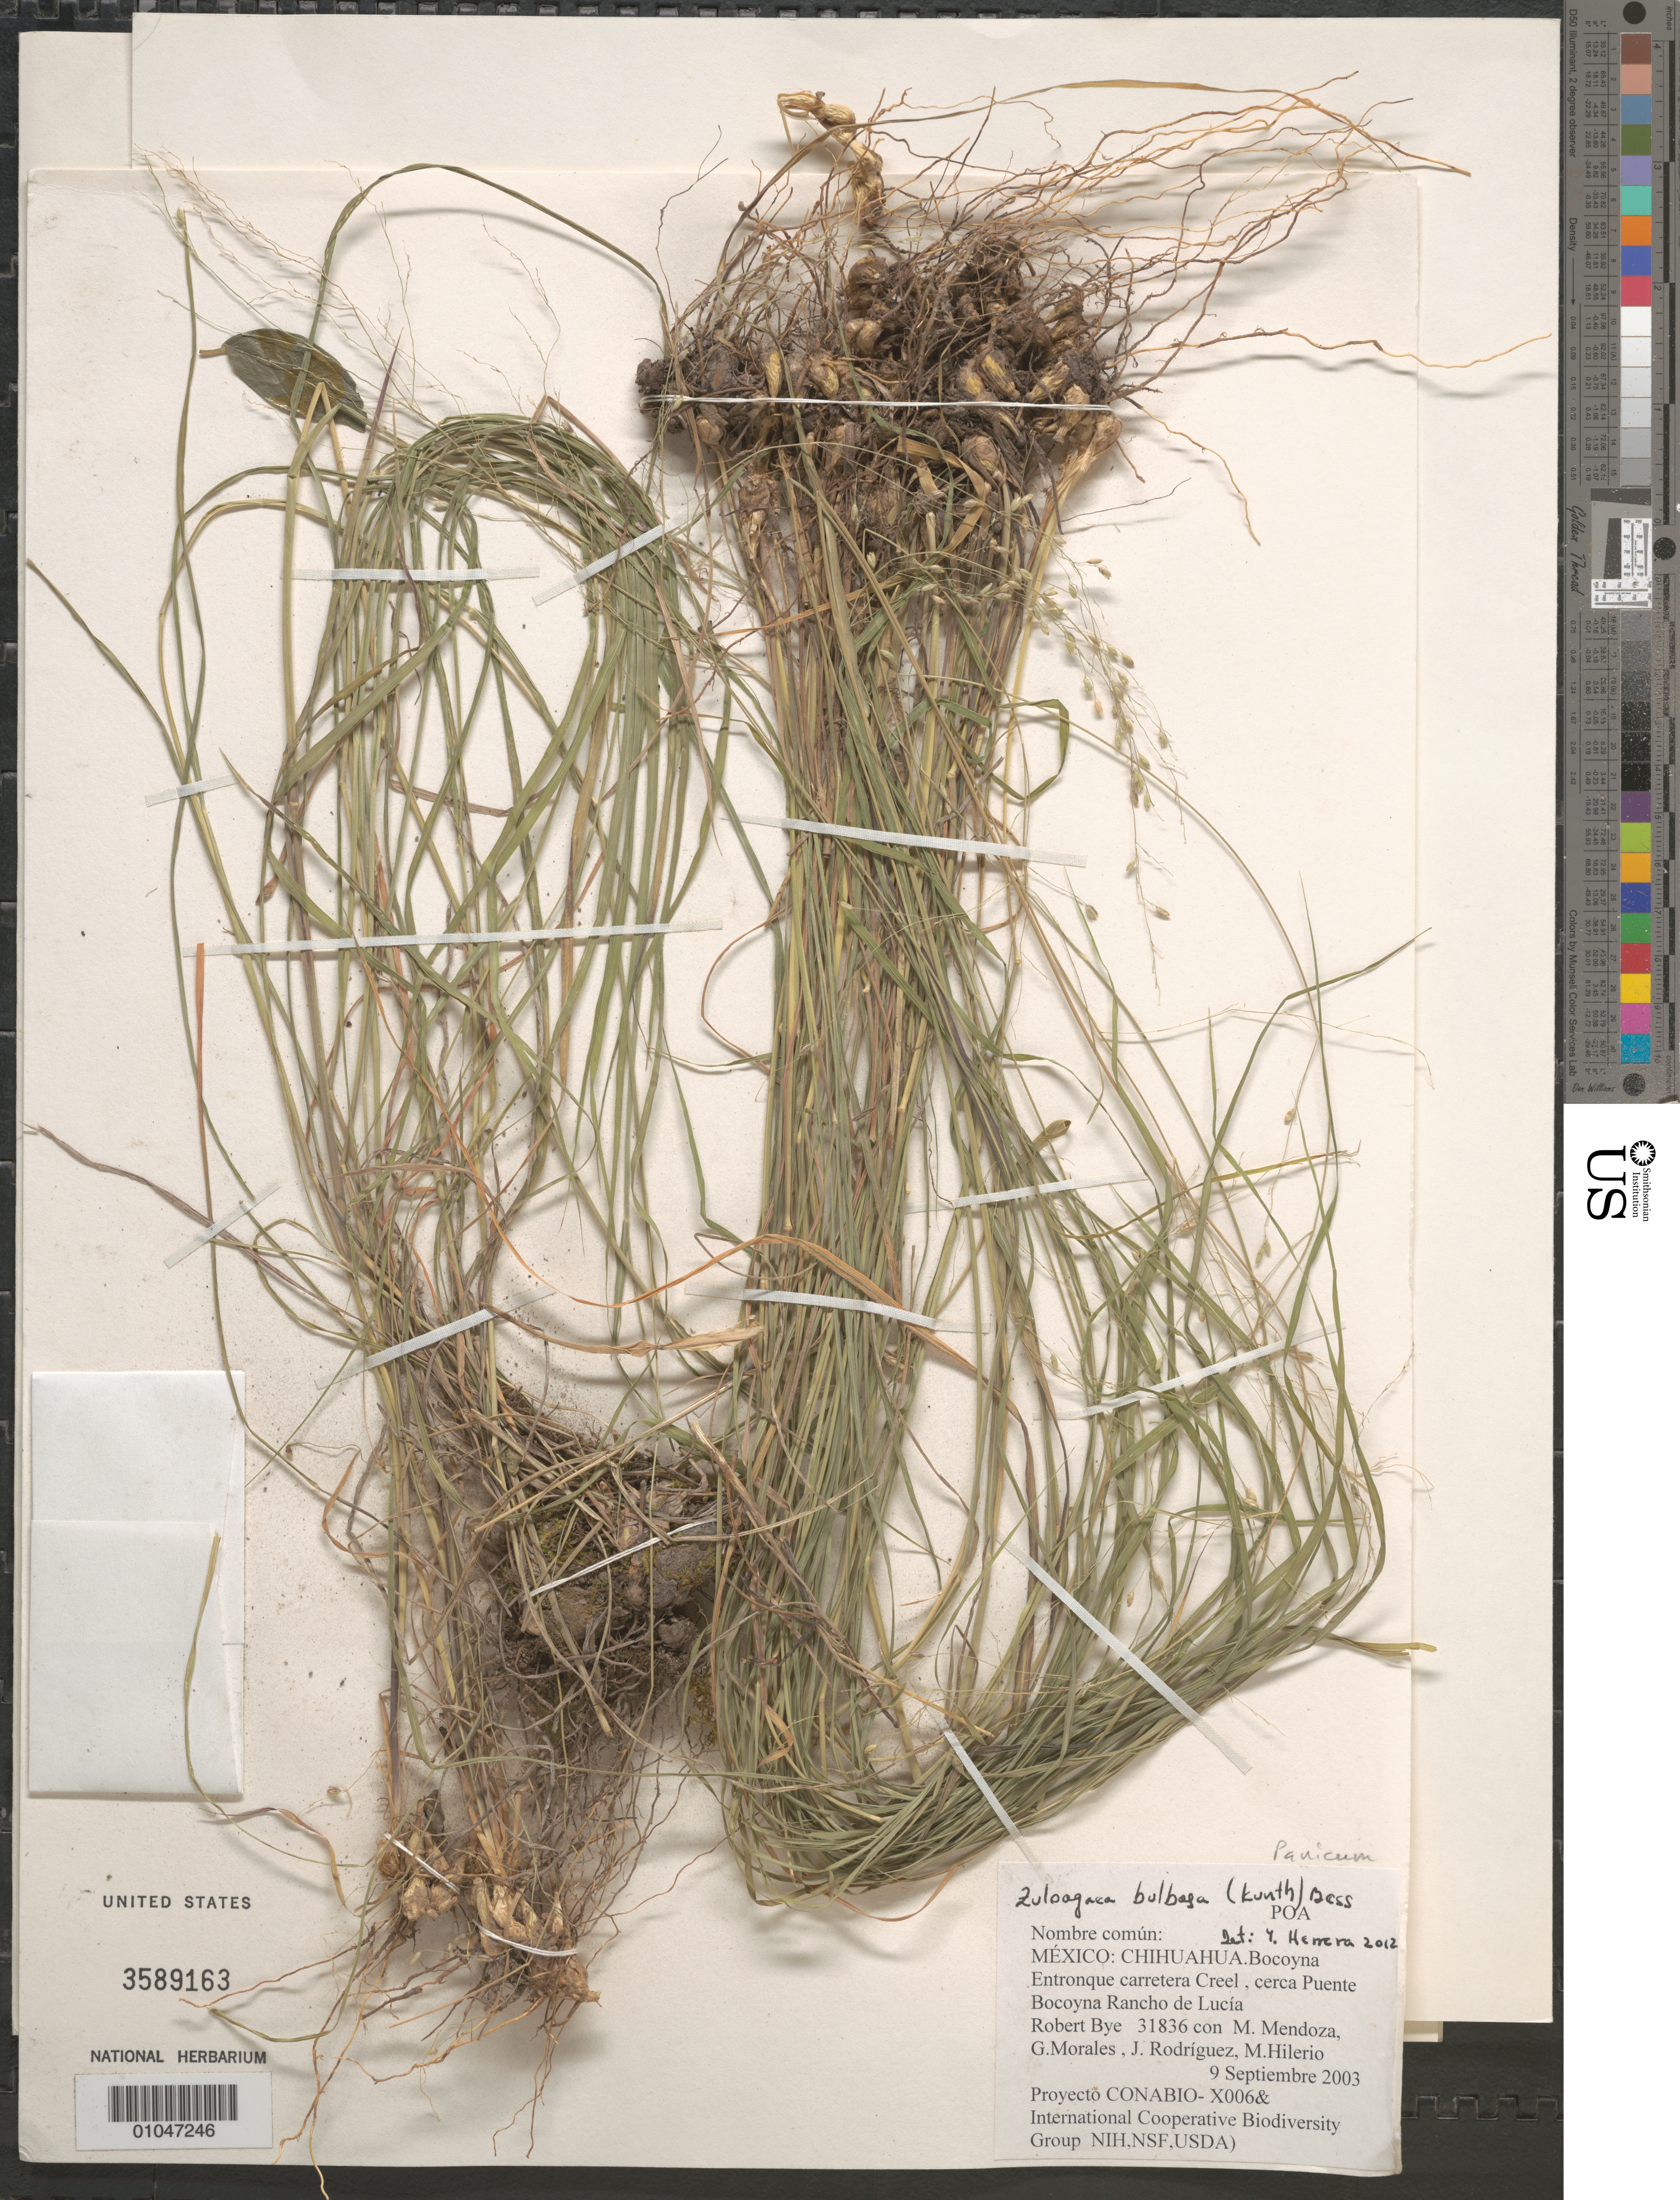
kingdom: Plantae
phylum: Tracheophyta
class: Liliopsida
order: Poales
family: Poaceae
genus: Zuloagaea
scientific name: Zuloagaea bulbosa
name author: (Kunth) E. Bess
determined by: Herrera Arrieta, Y., (CIIDIR), Instituto Politecnico Nacional (MEXICO)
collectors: R. A. Bye, M. Mendoza Garcia, G. Morales, J. Rodríguez & M. Hilerio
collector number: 31836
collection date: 2003-09-09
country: Mexico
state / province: Chihuahua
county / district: Bocoyna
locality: Entronque carretera Creel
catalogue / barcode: US 3589163